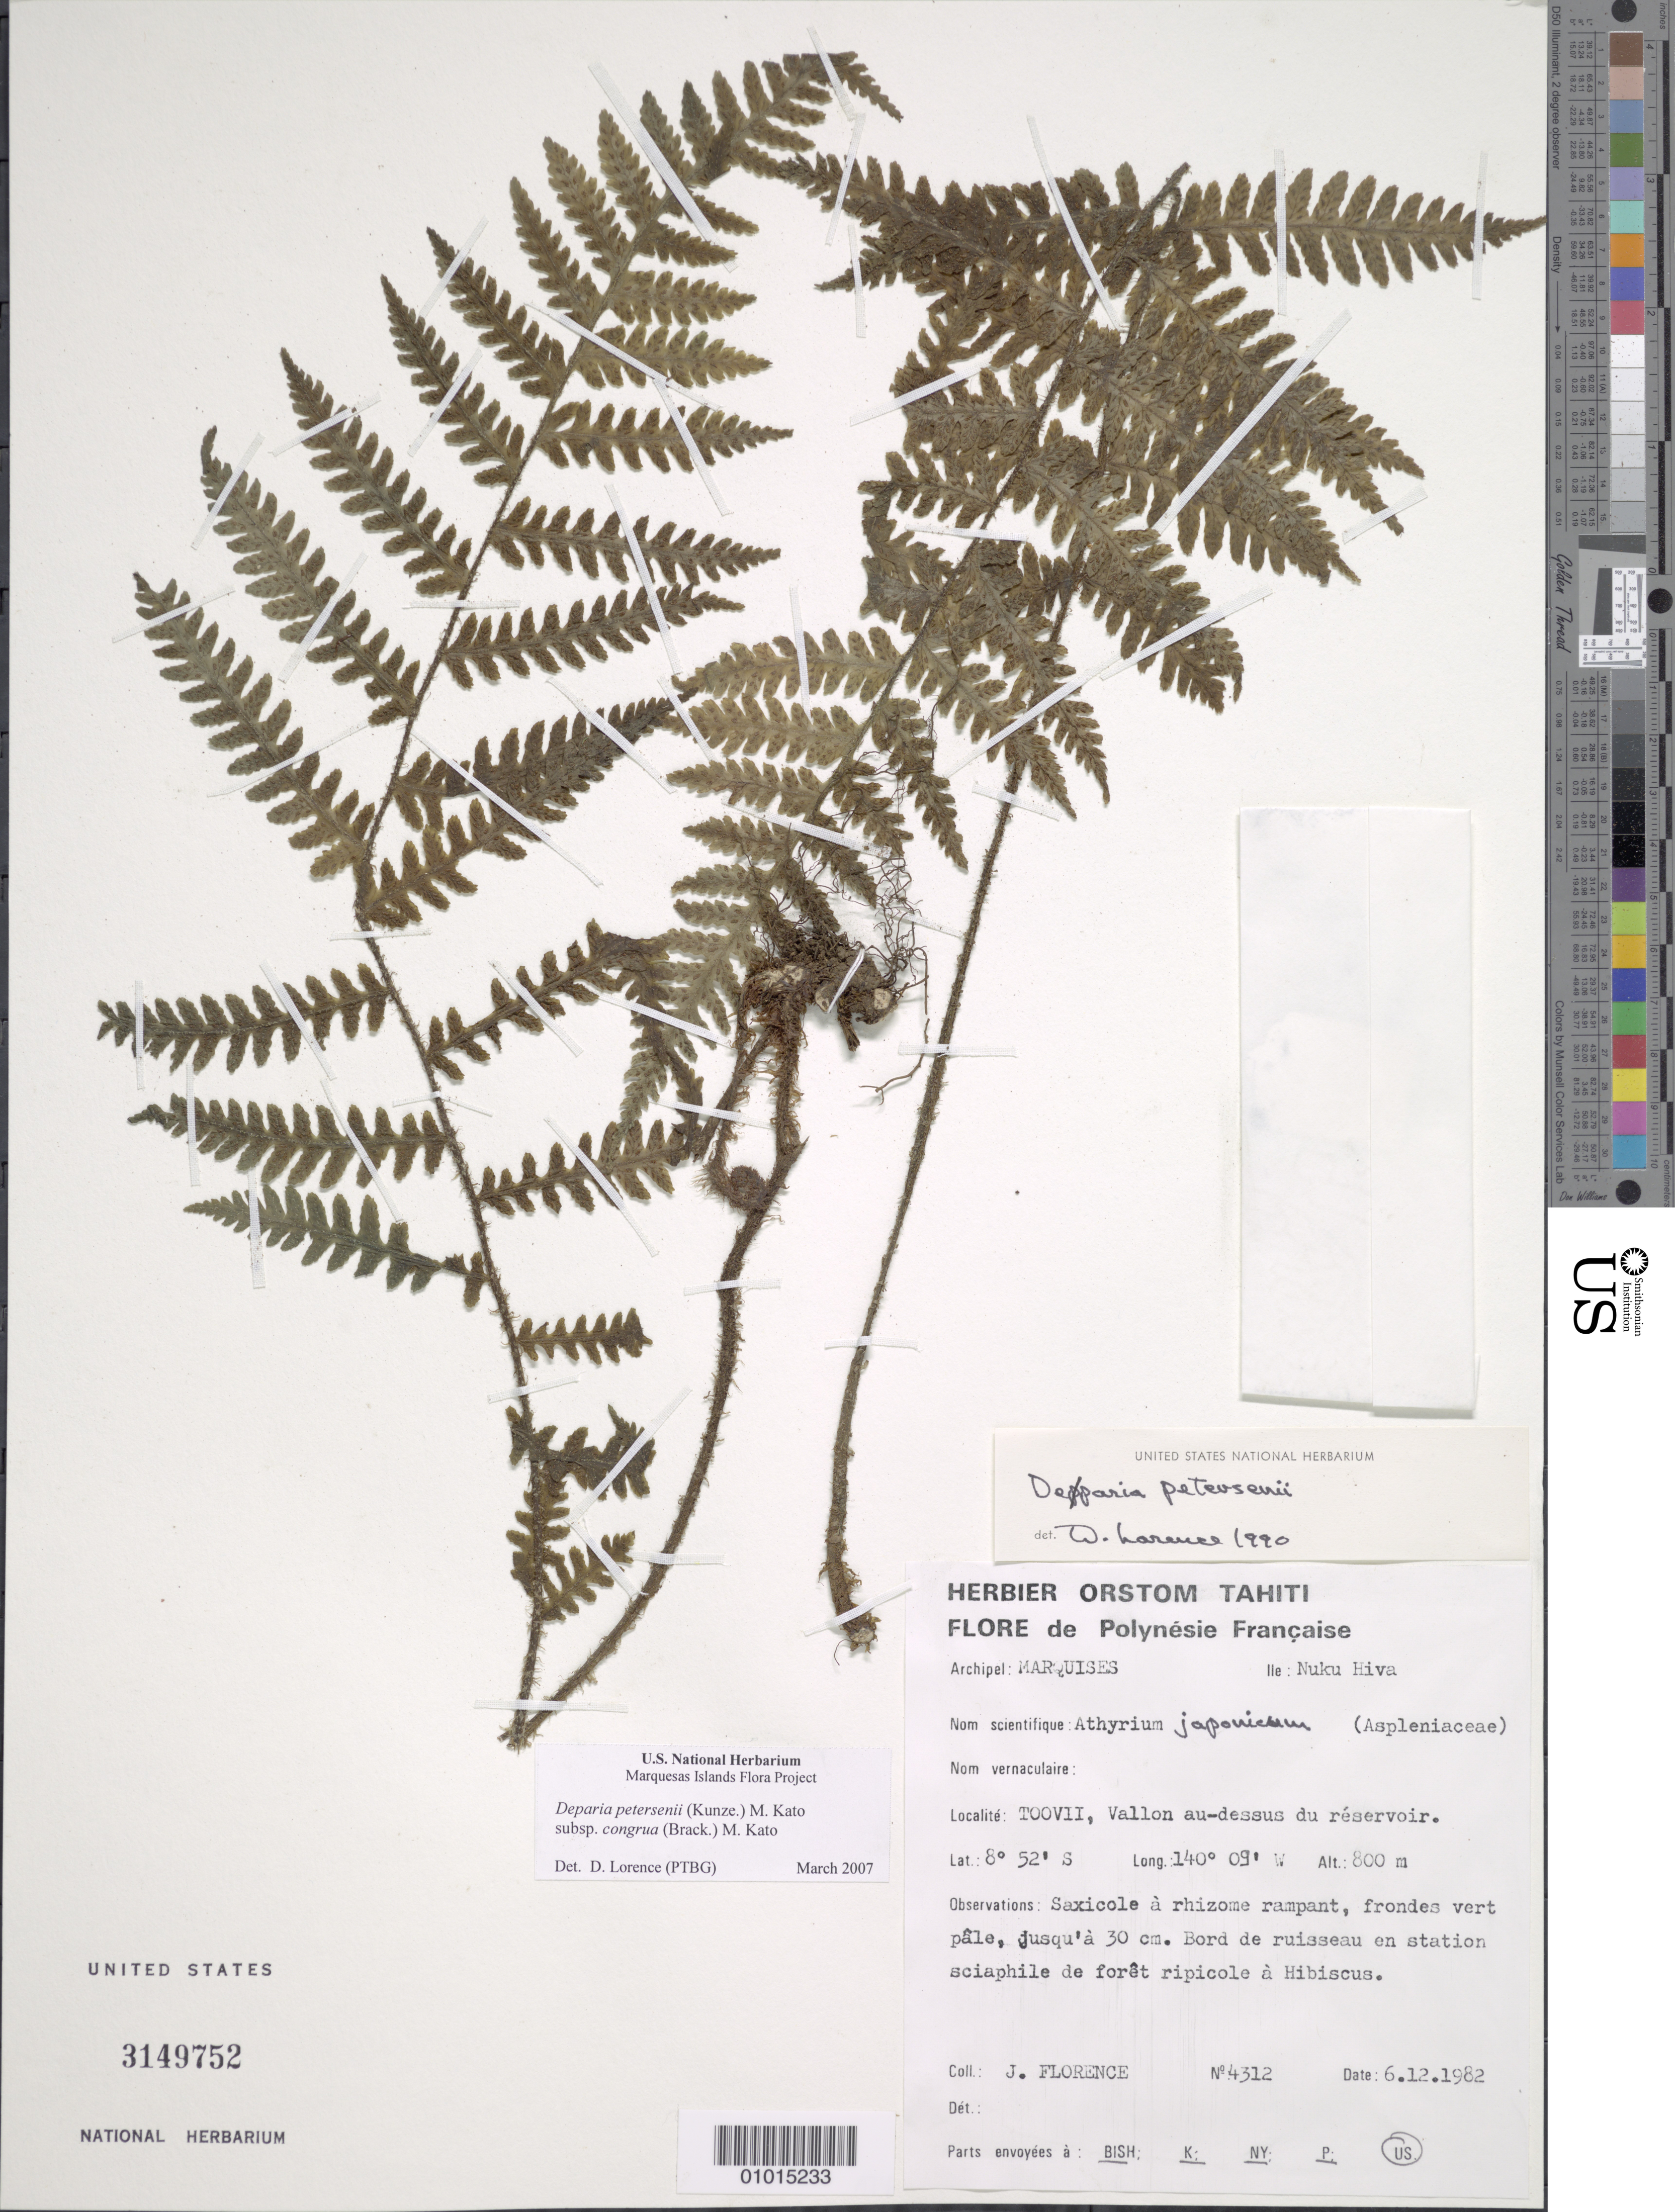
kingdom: Plantae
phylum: Tracheophyta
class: Polypodiopsida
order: Polypodiales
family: Athyriaceae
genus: Deparia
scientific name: Deparia petersenii subsp. congrua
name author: (Brack.) M. Kato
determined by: Lorence, David H., (PTBG), National Tropical Botanical Garden (UNITED STATES)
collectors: J. Florence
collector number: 4312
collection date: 1982-12-06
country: French Polynesia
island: Nuku Hiva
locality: Toovii, vallon au-dessus du réservoir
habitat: Bord de ruisseau en station sciaphile de forêt ripicole à Hibiscus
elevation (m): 800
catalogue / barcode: US 3149752